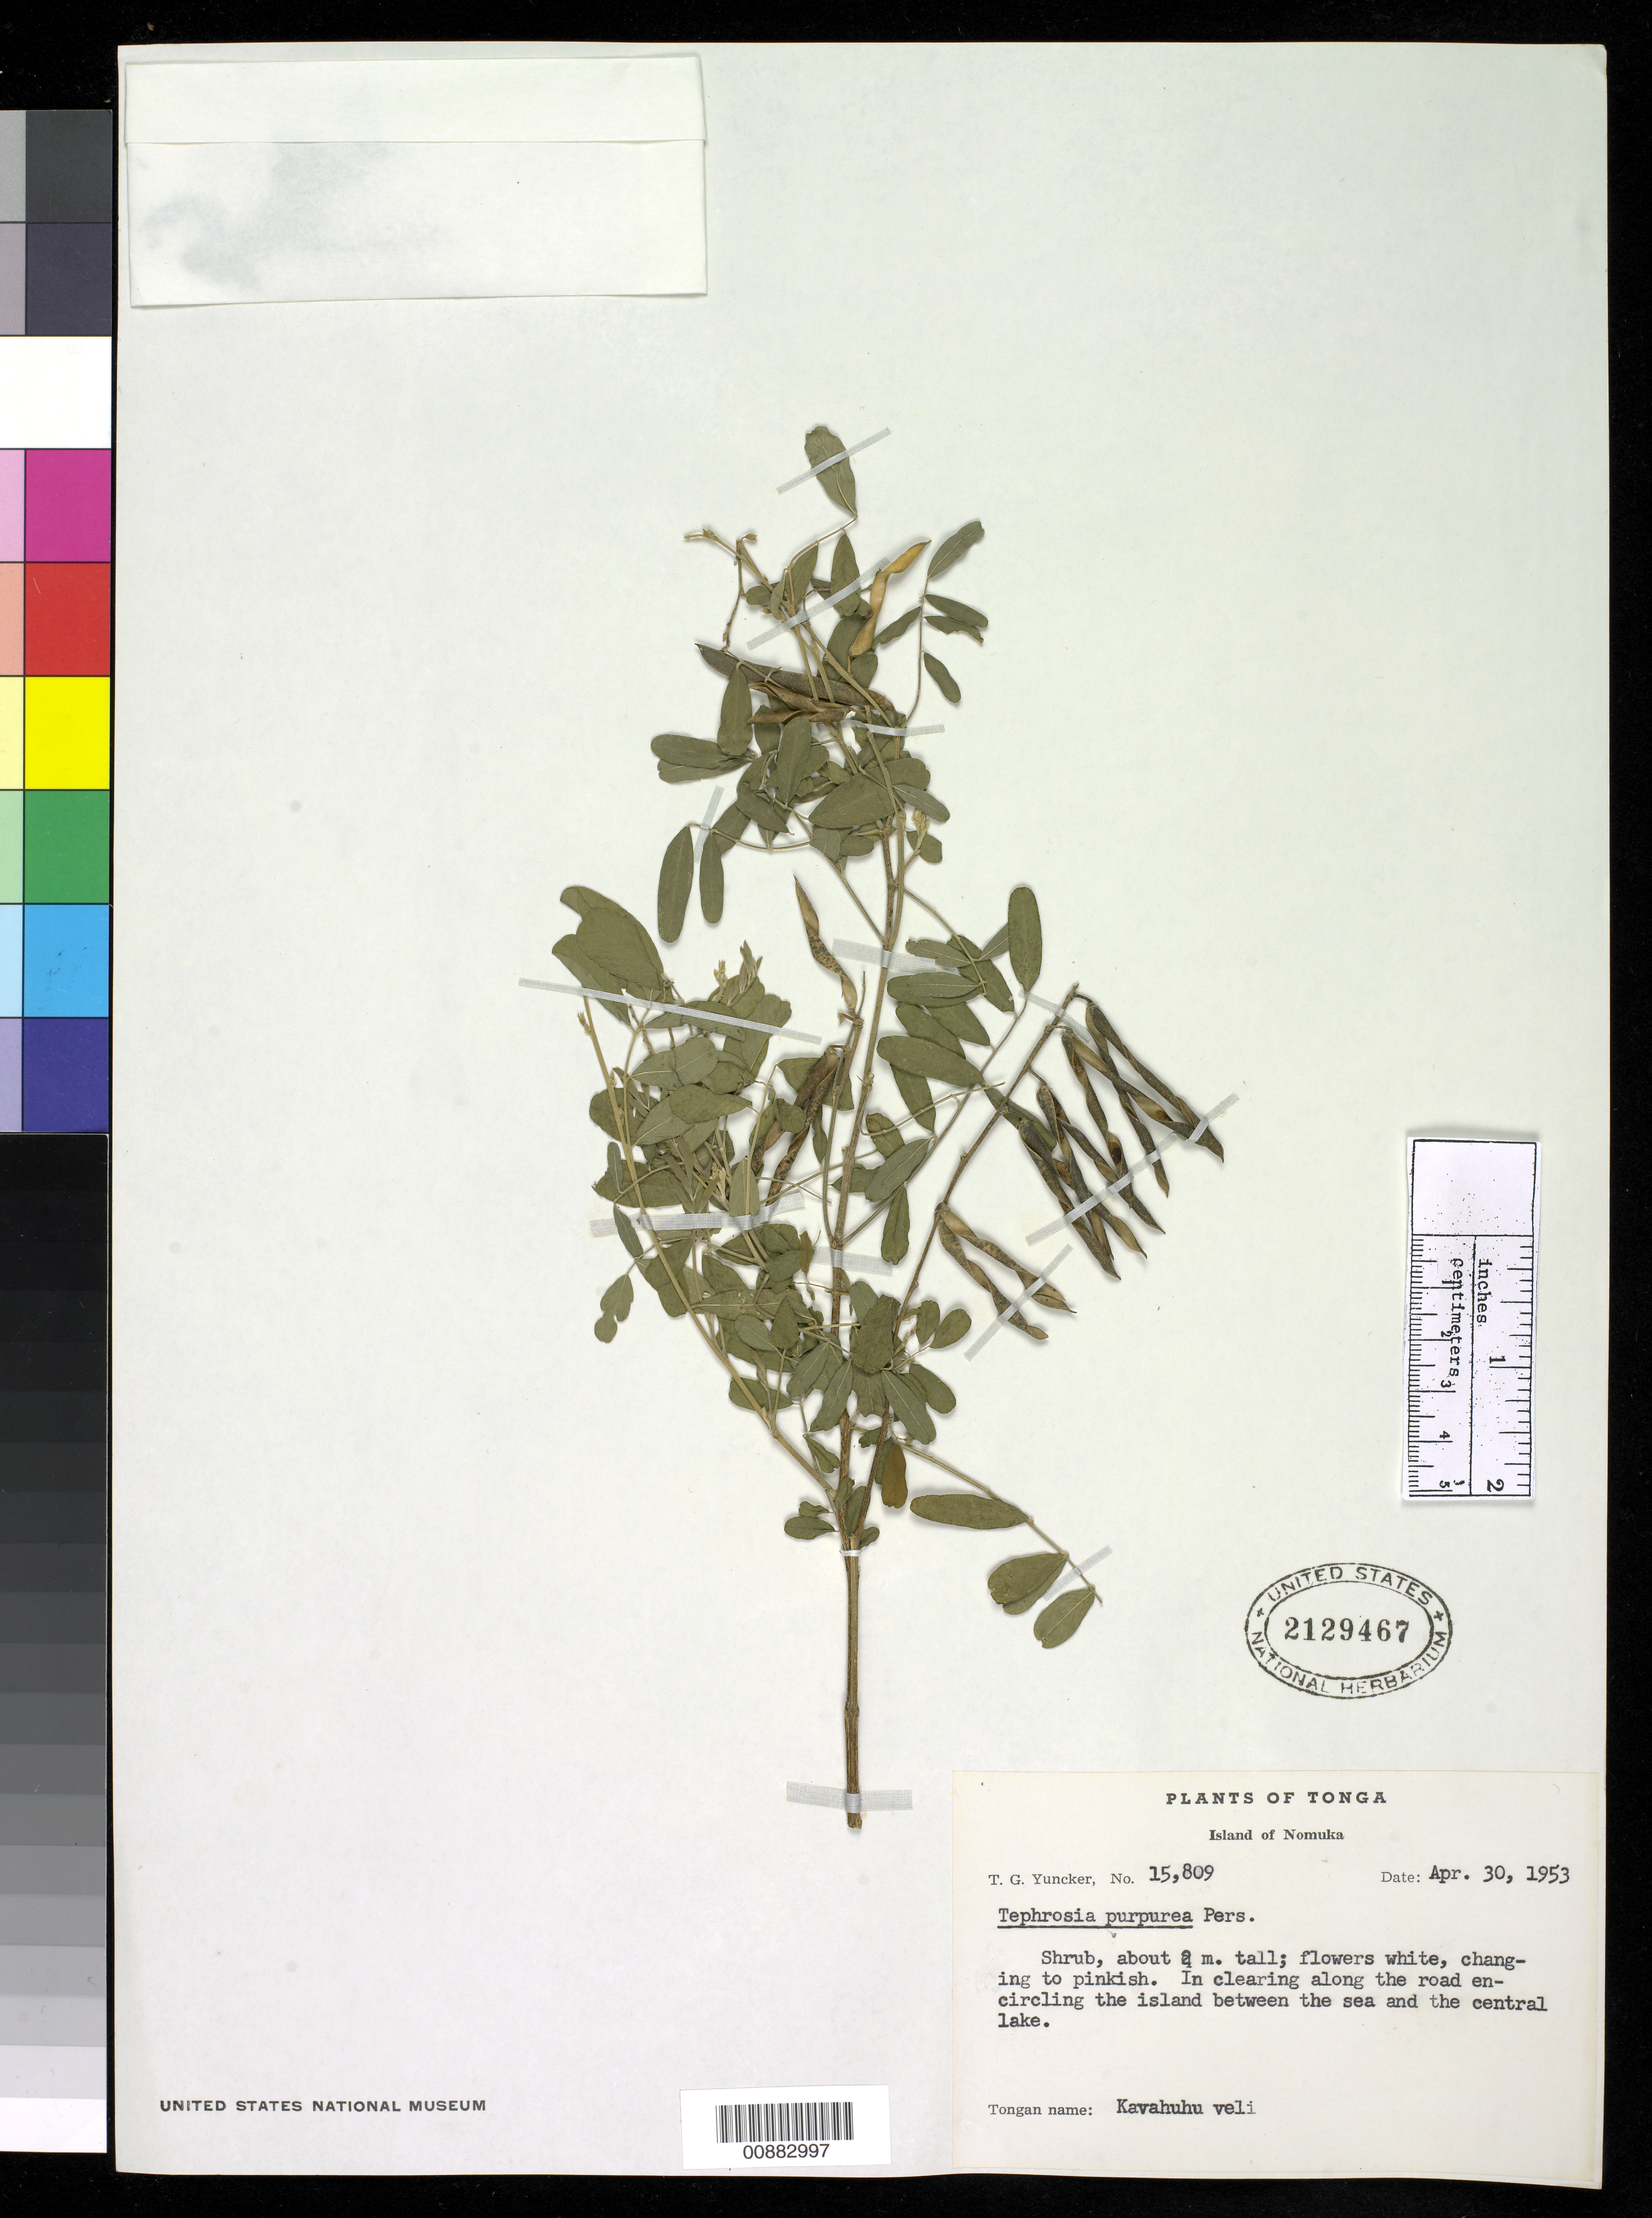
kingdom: Plantae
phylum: Tracheophyta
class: Magnoliopsida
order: Fabales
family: Fabaceae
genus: Tephrosia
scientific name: Tephrosia purpurea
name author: (L.) Pers.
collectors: T. G. Yuncker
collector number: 15809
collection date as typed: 30 Apr 1953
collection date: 1953-04-30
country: Tonga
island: Nomuka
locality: road encircling the island between the sea and the central lake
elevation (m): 2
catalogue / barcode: US 2129467